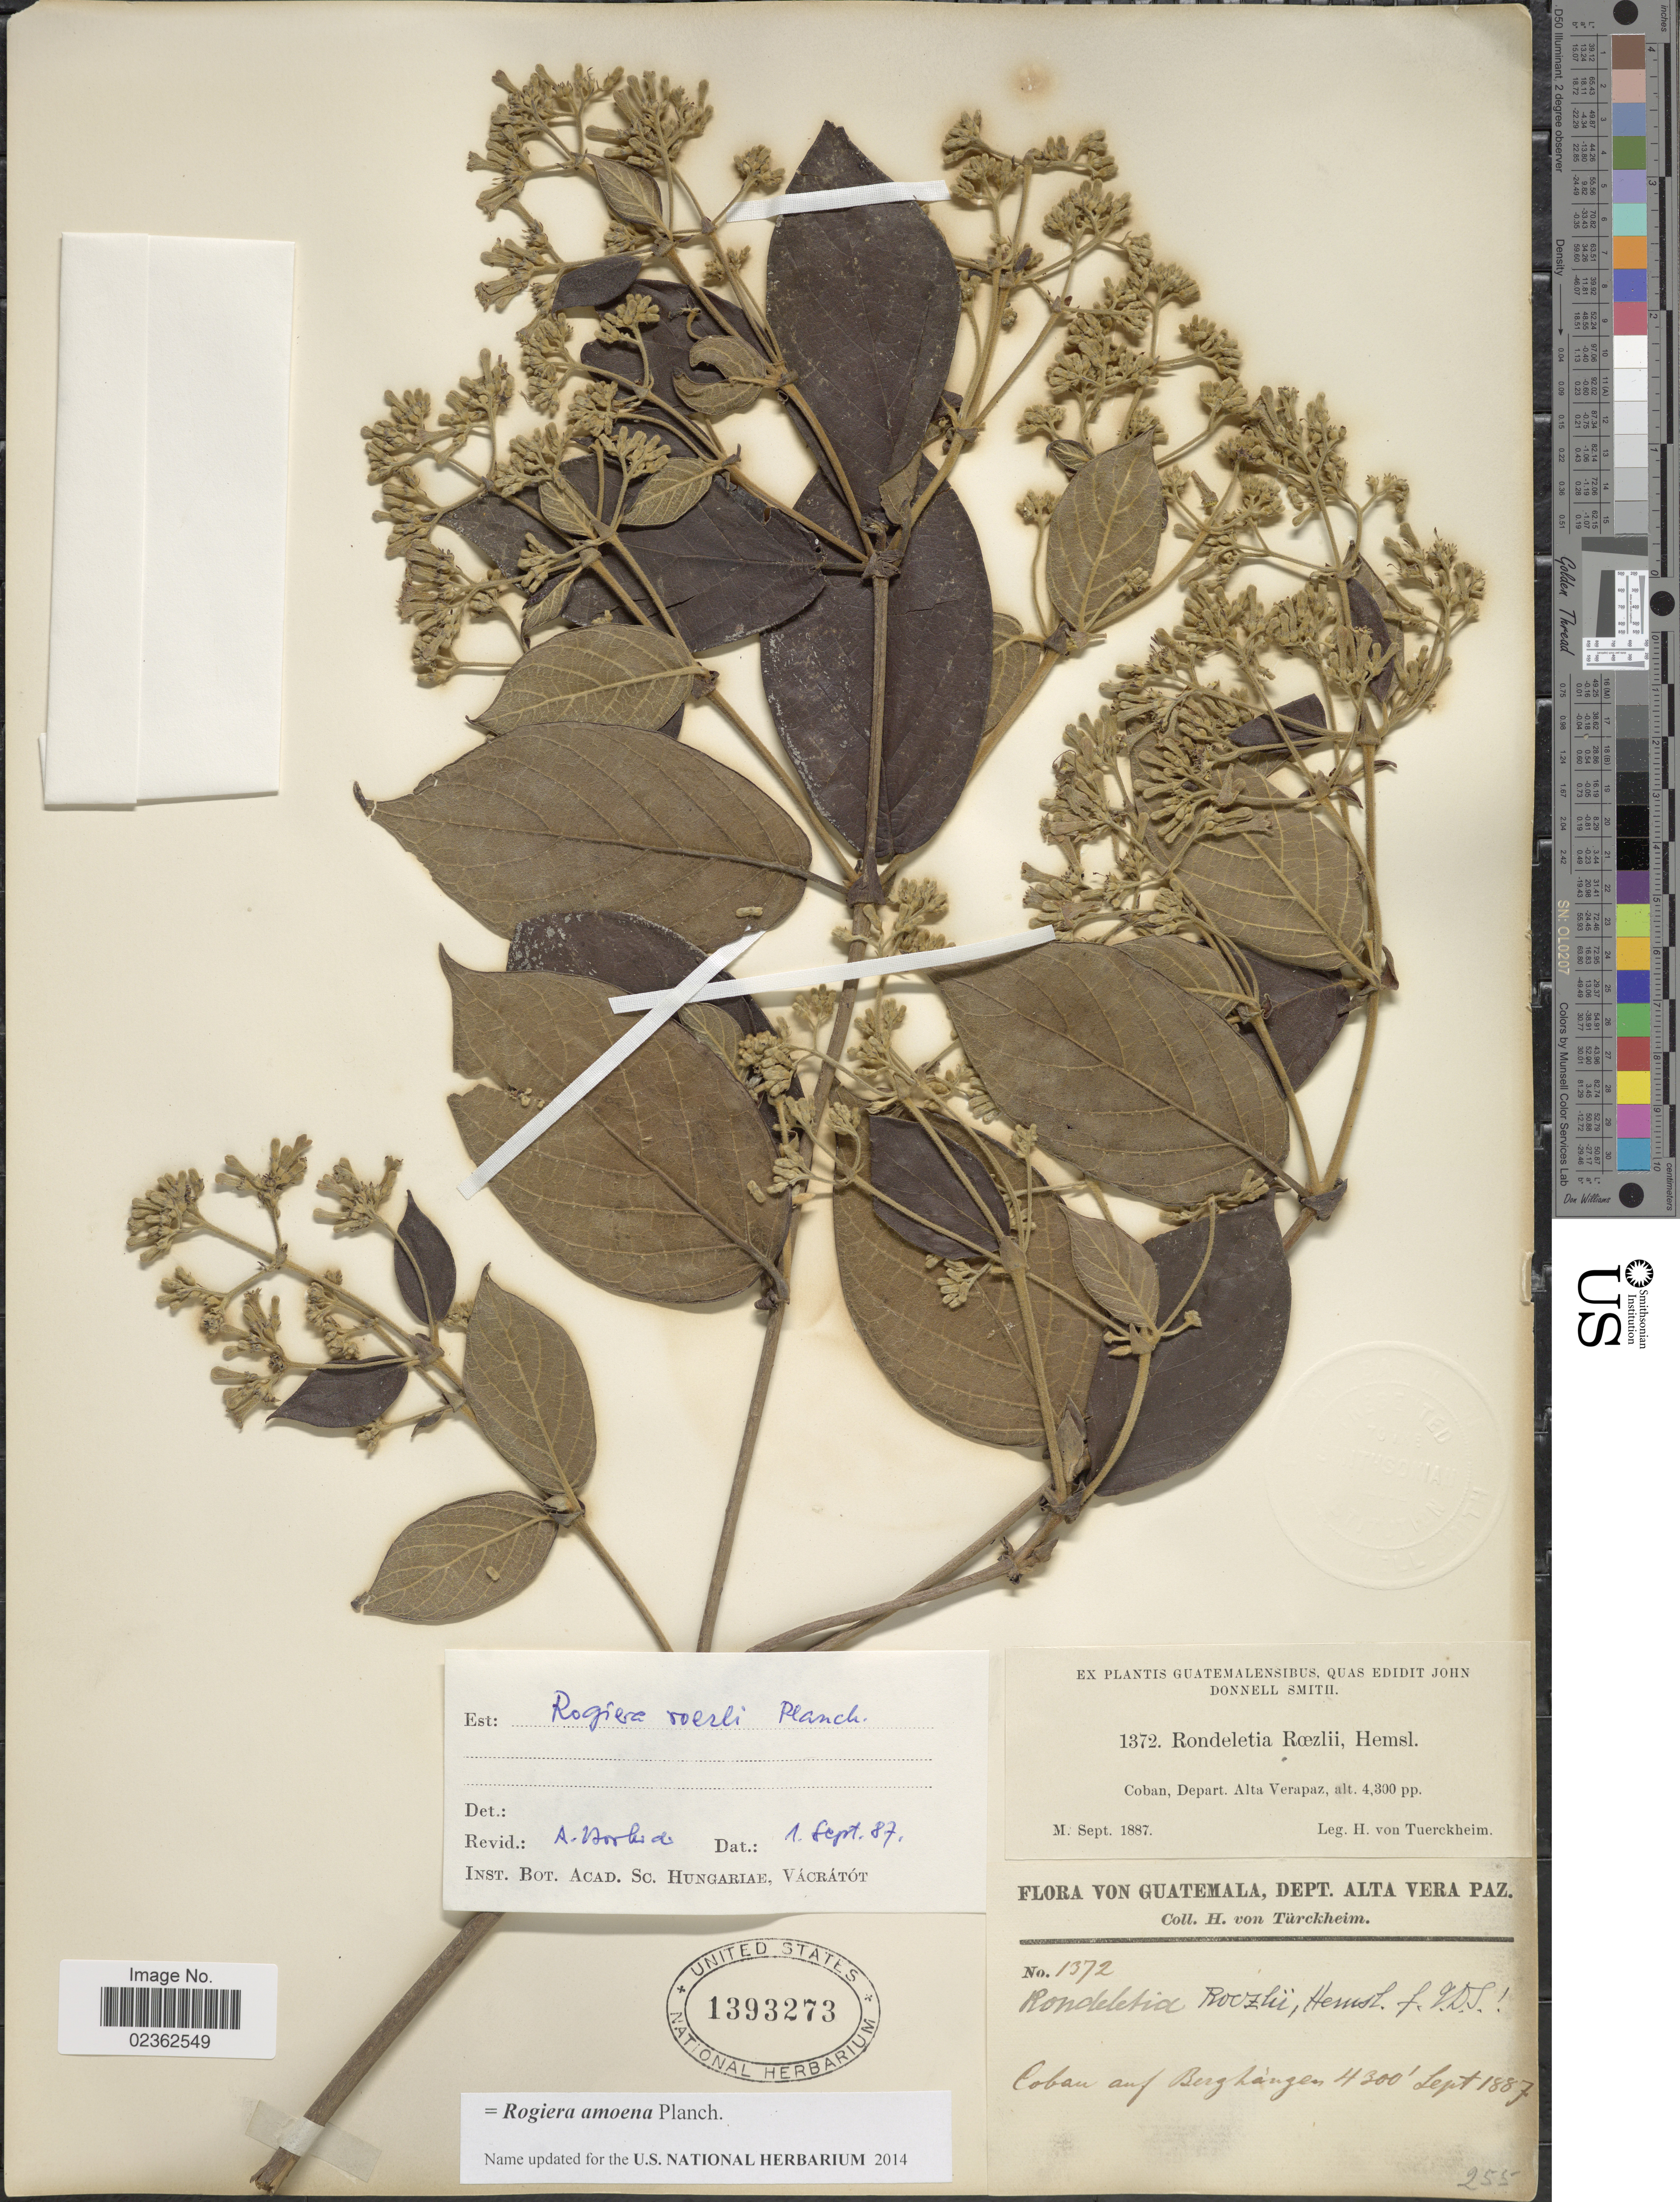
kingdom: Plantae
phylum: Tracheophyta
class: Magnoliopsida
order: Gentianales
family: Rubiaceae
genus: Rogiera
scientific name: Rogiera amoena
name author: Planch.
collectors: H. von Türckheim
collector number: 1372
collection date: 1887-09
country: Guatemala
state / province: Alta Verapaz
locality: Coban auf Berghangen.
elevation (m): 1311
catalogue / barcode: US 1393273